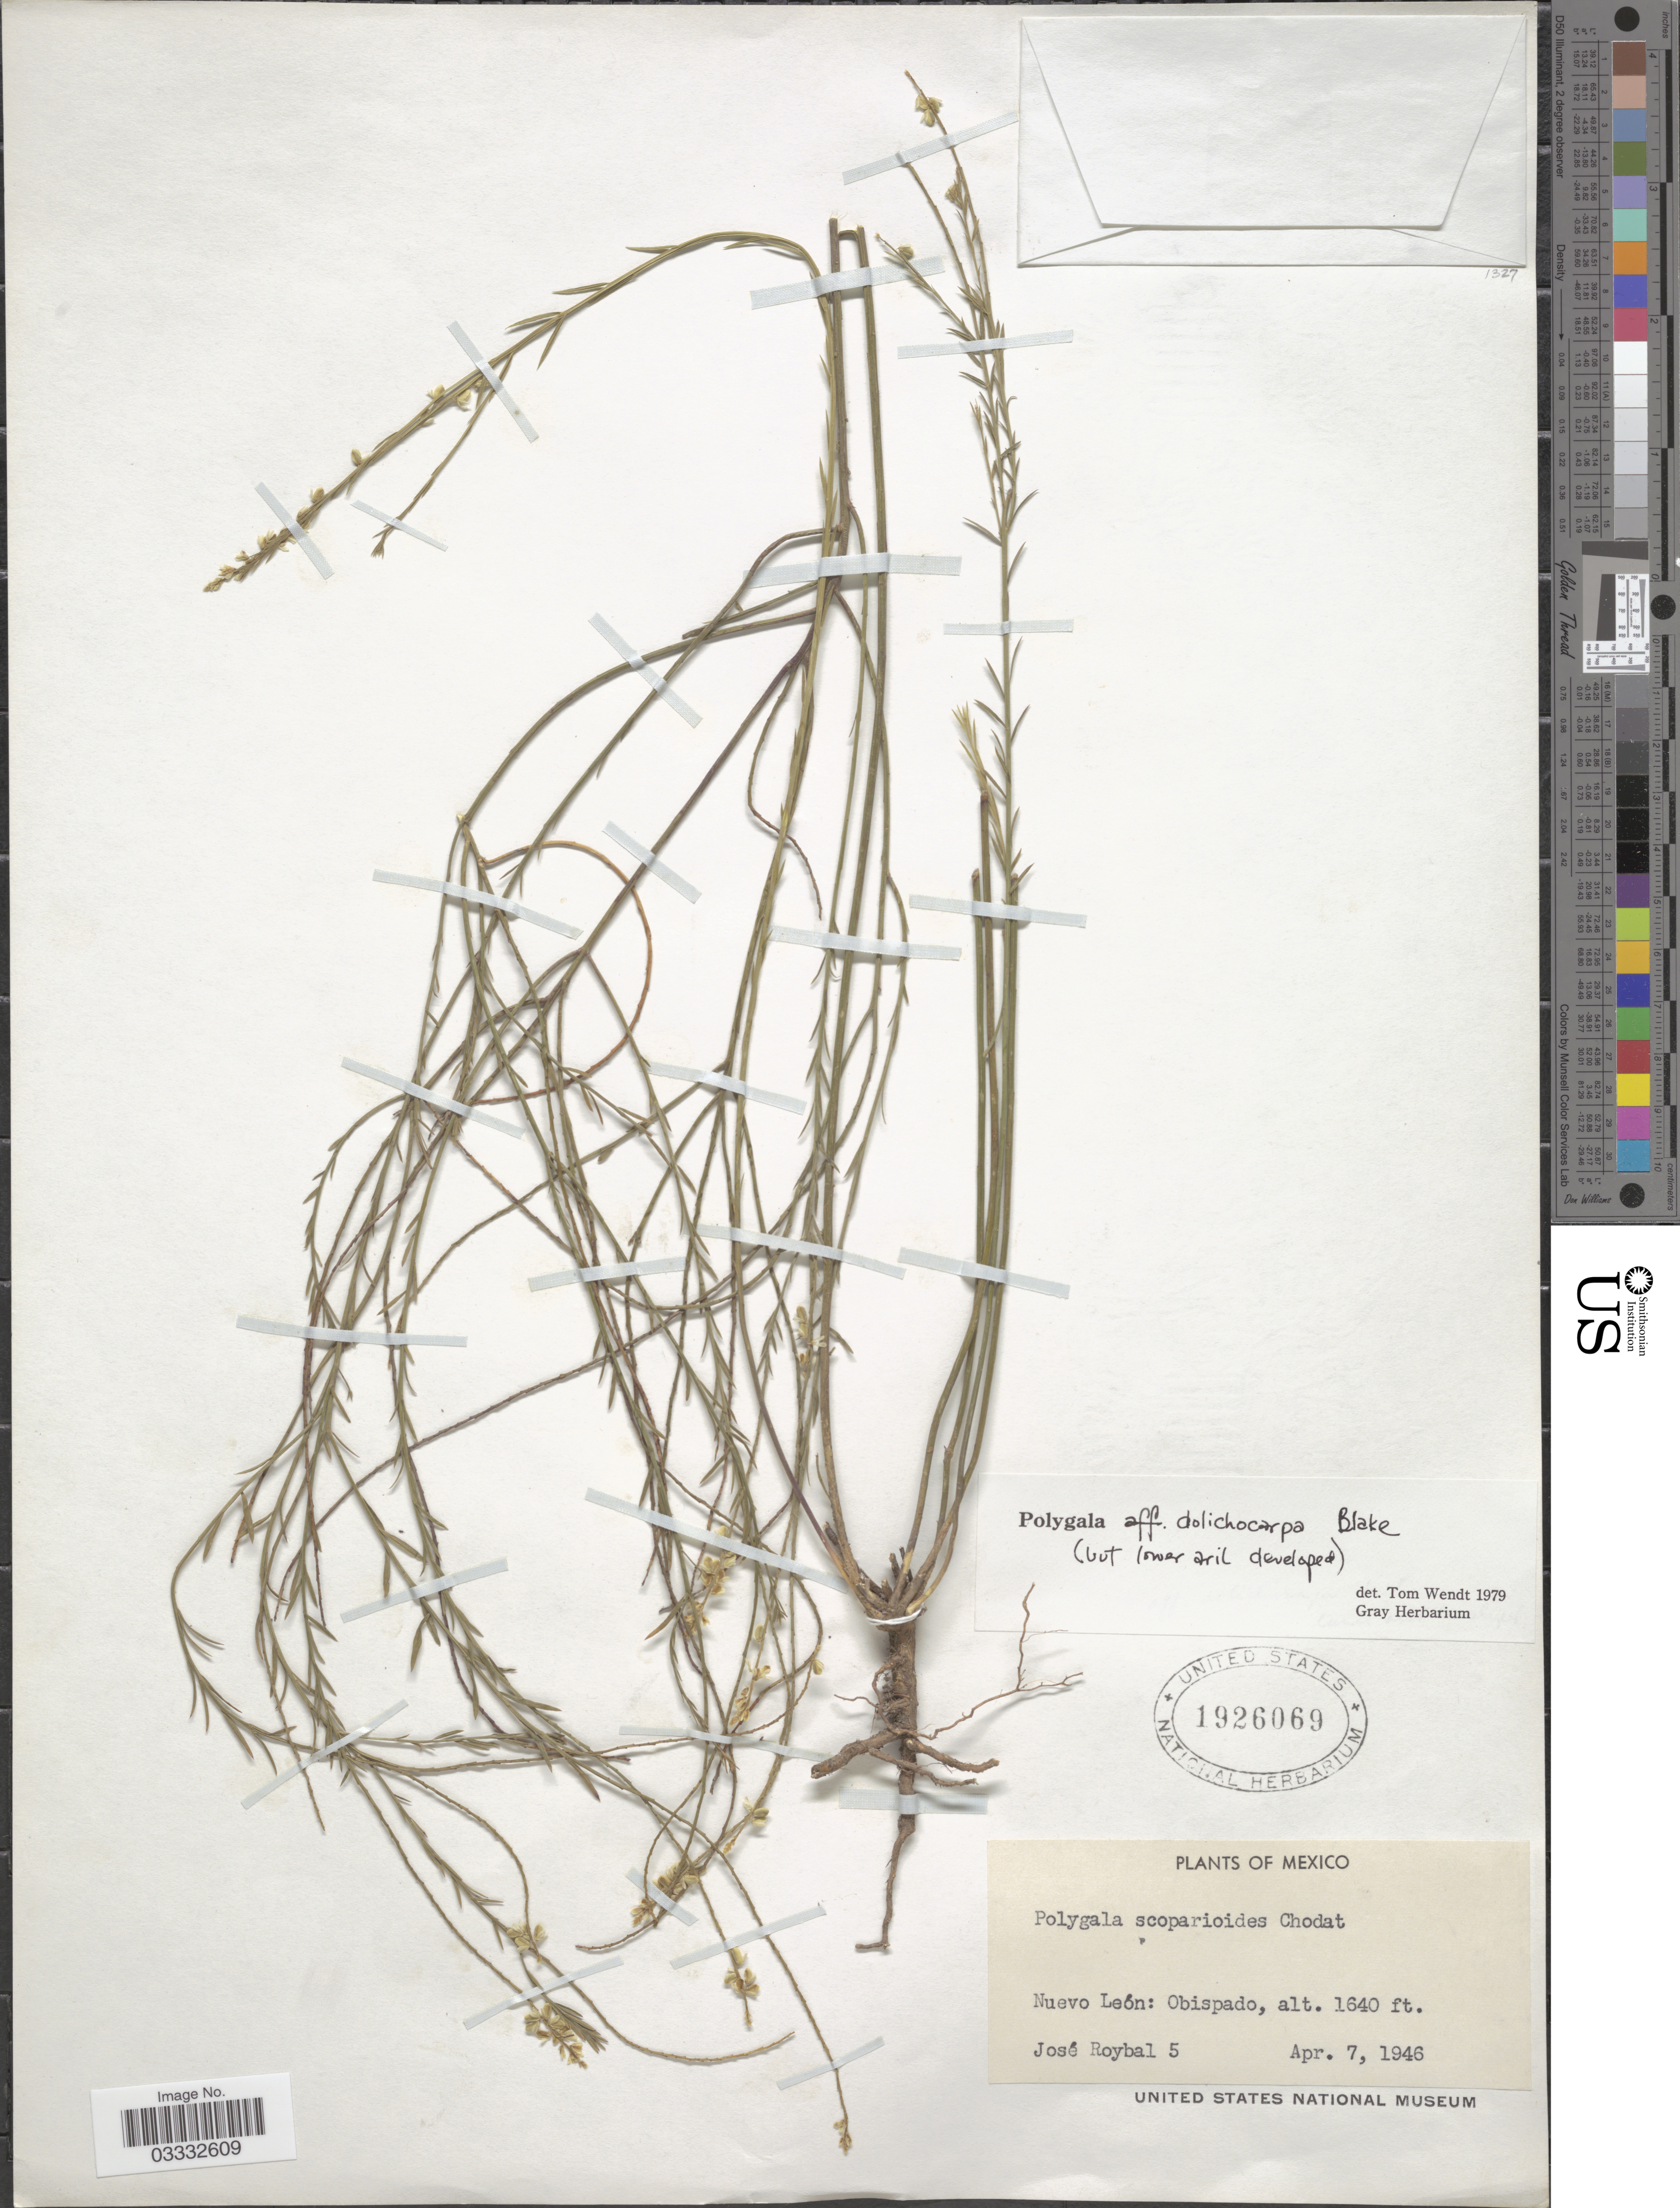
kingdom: Plantae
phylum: Tracheophyta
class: Magnoliopsida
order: Fabales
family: Polygalaceae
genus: Polygala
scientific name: Polygala dolichocarpa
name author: S.F. Blake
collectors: J. Roybal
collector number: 5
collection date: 1946-04-07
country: Mexico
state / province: Nuevo León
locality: Obispado.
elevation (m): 500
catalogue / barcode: US 1926069